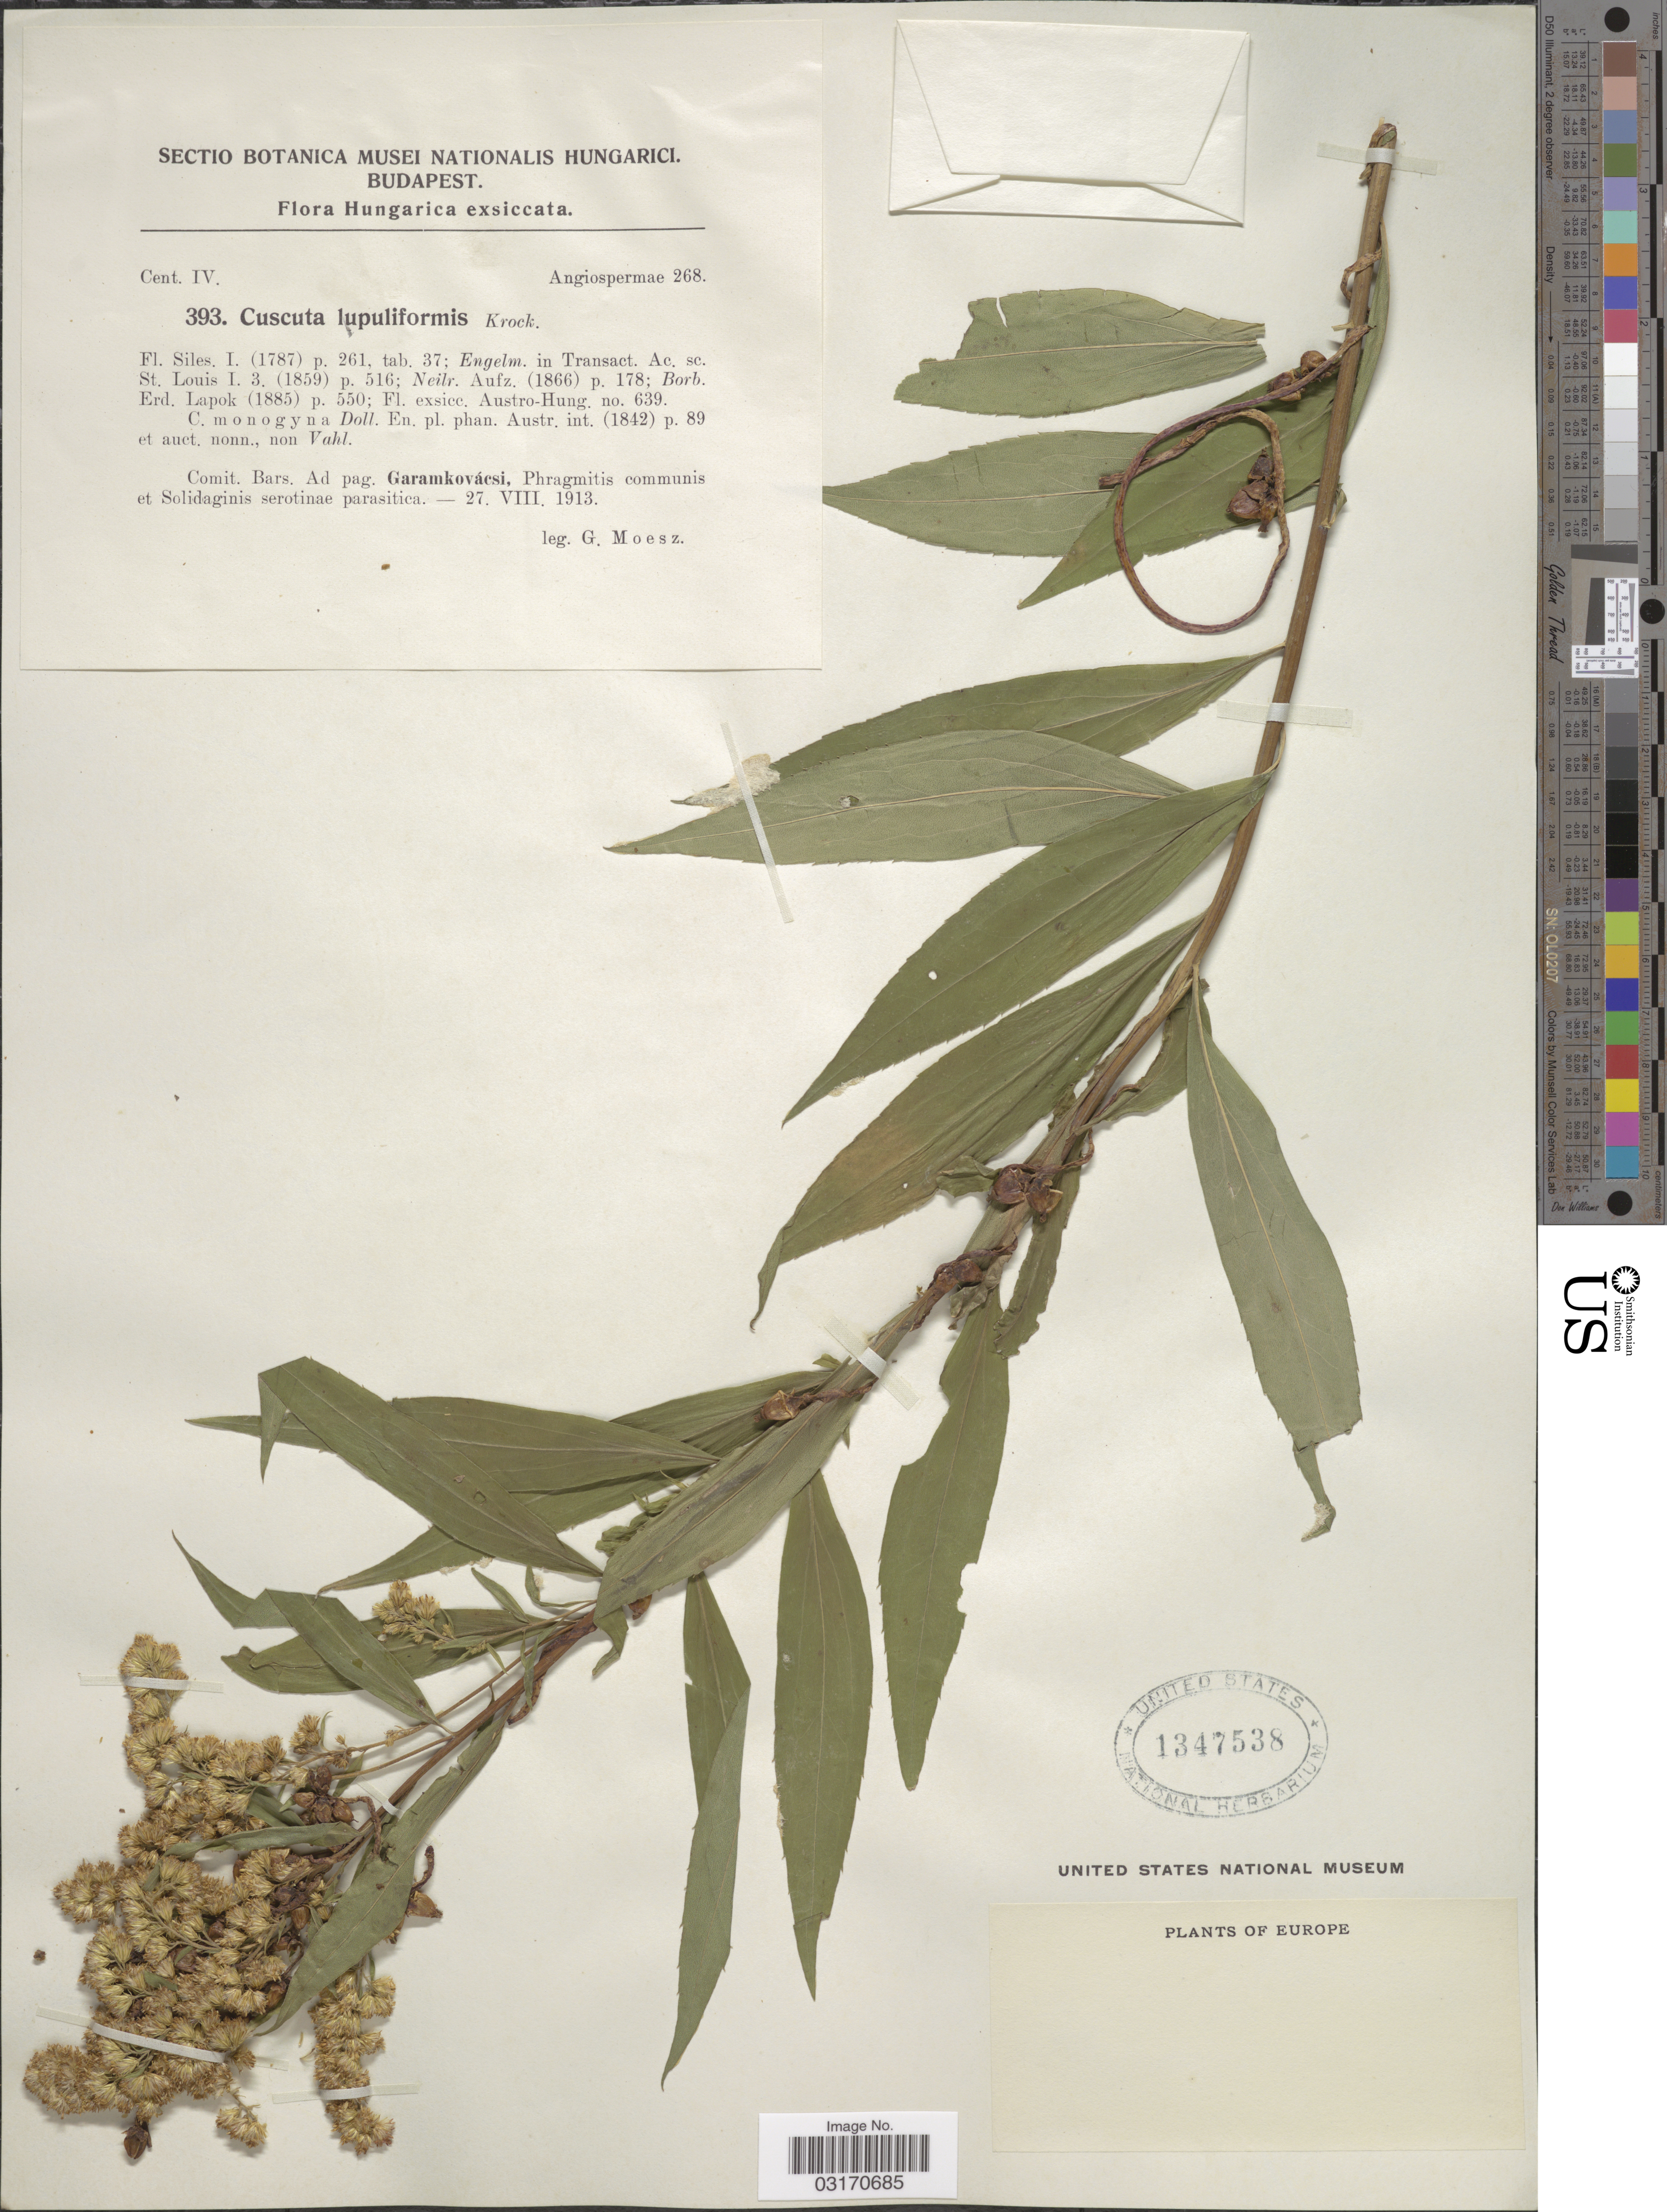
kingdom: Plantae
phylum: Tracheophyta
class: Magnoliopsida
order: Solanales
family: Convolvulaceae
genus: Cuscuta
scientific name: Cuscuta lupuliformis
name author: Krock.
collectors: G. Moesz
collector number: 393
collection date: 1913-08-27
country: Hungary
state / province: Budapest, Capital District of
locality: Hungarica. Comit. Bars. Ad pag. Garamkováesi, Phragmitis communis et Solidaginis serotinae parasitica.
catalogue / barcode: US 1347538